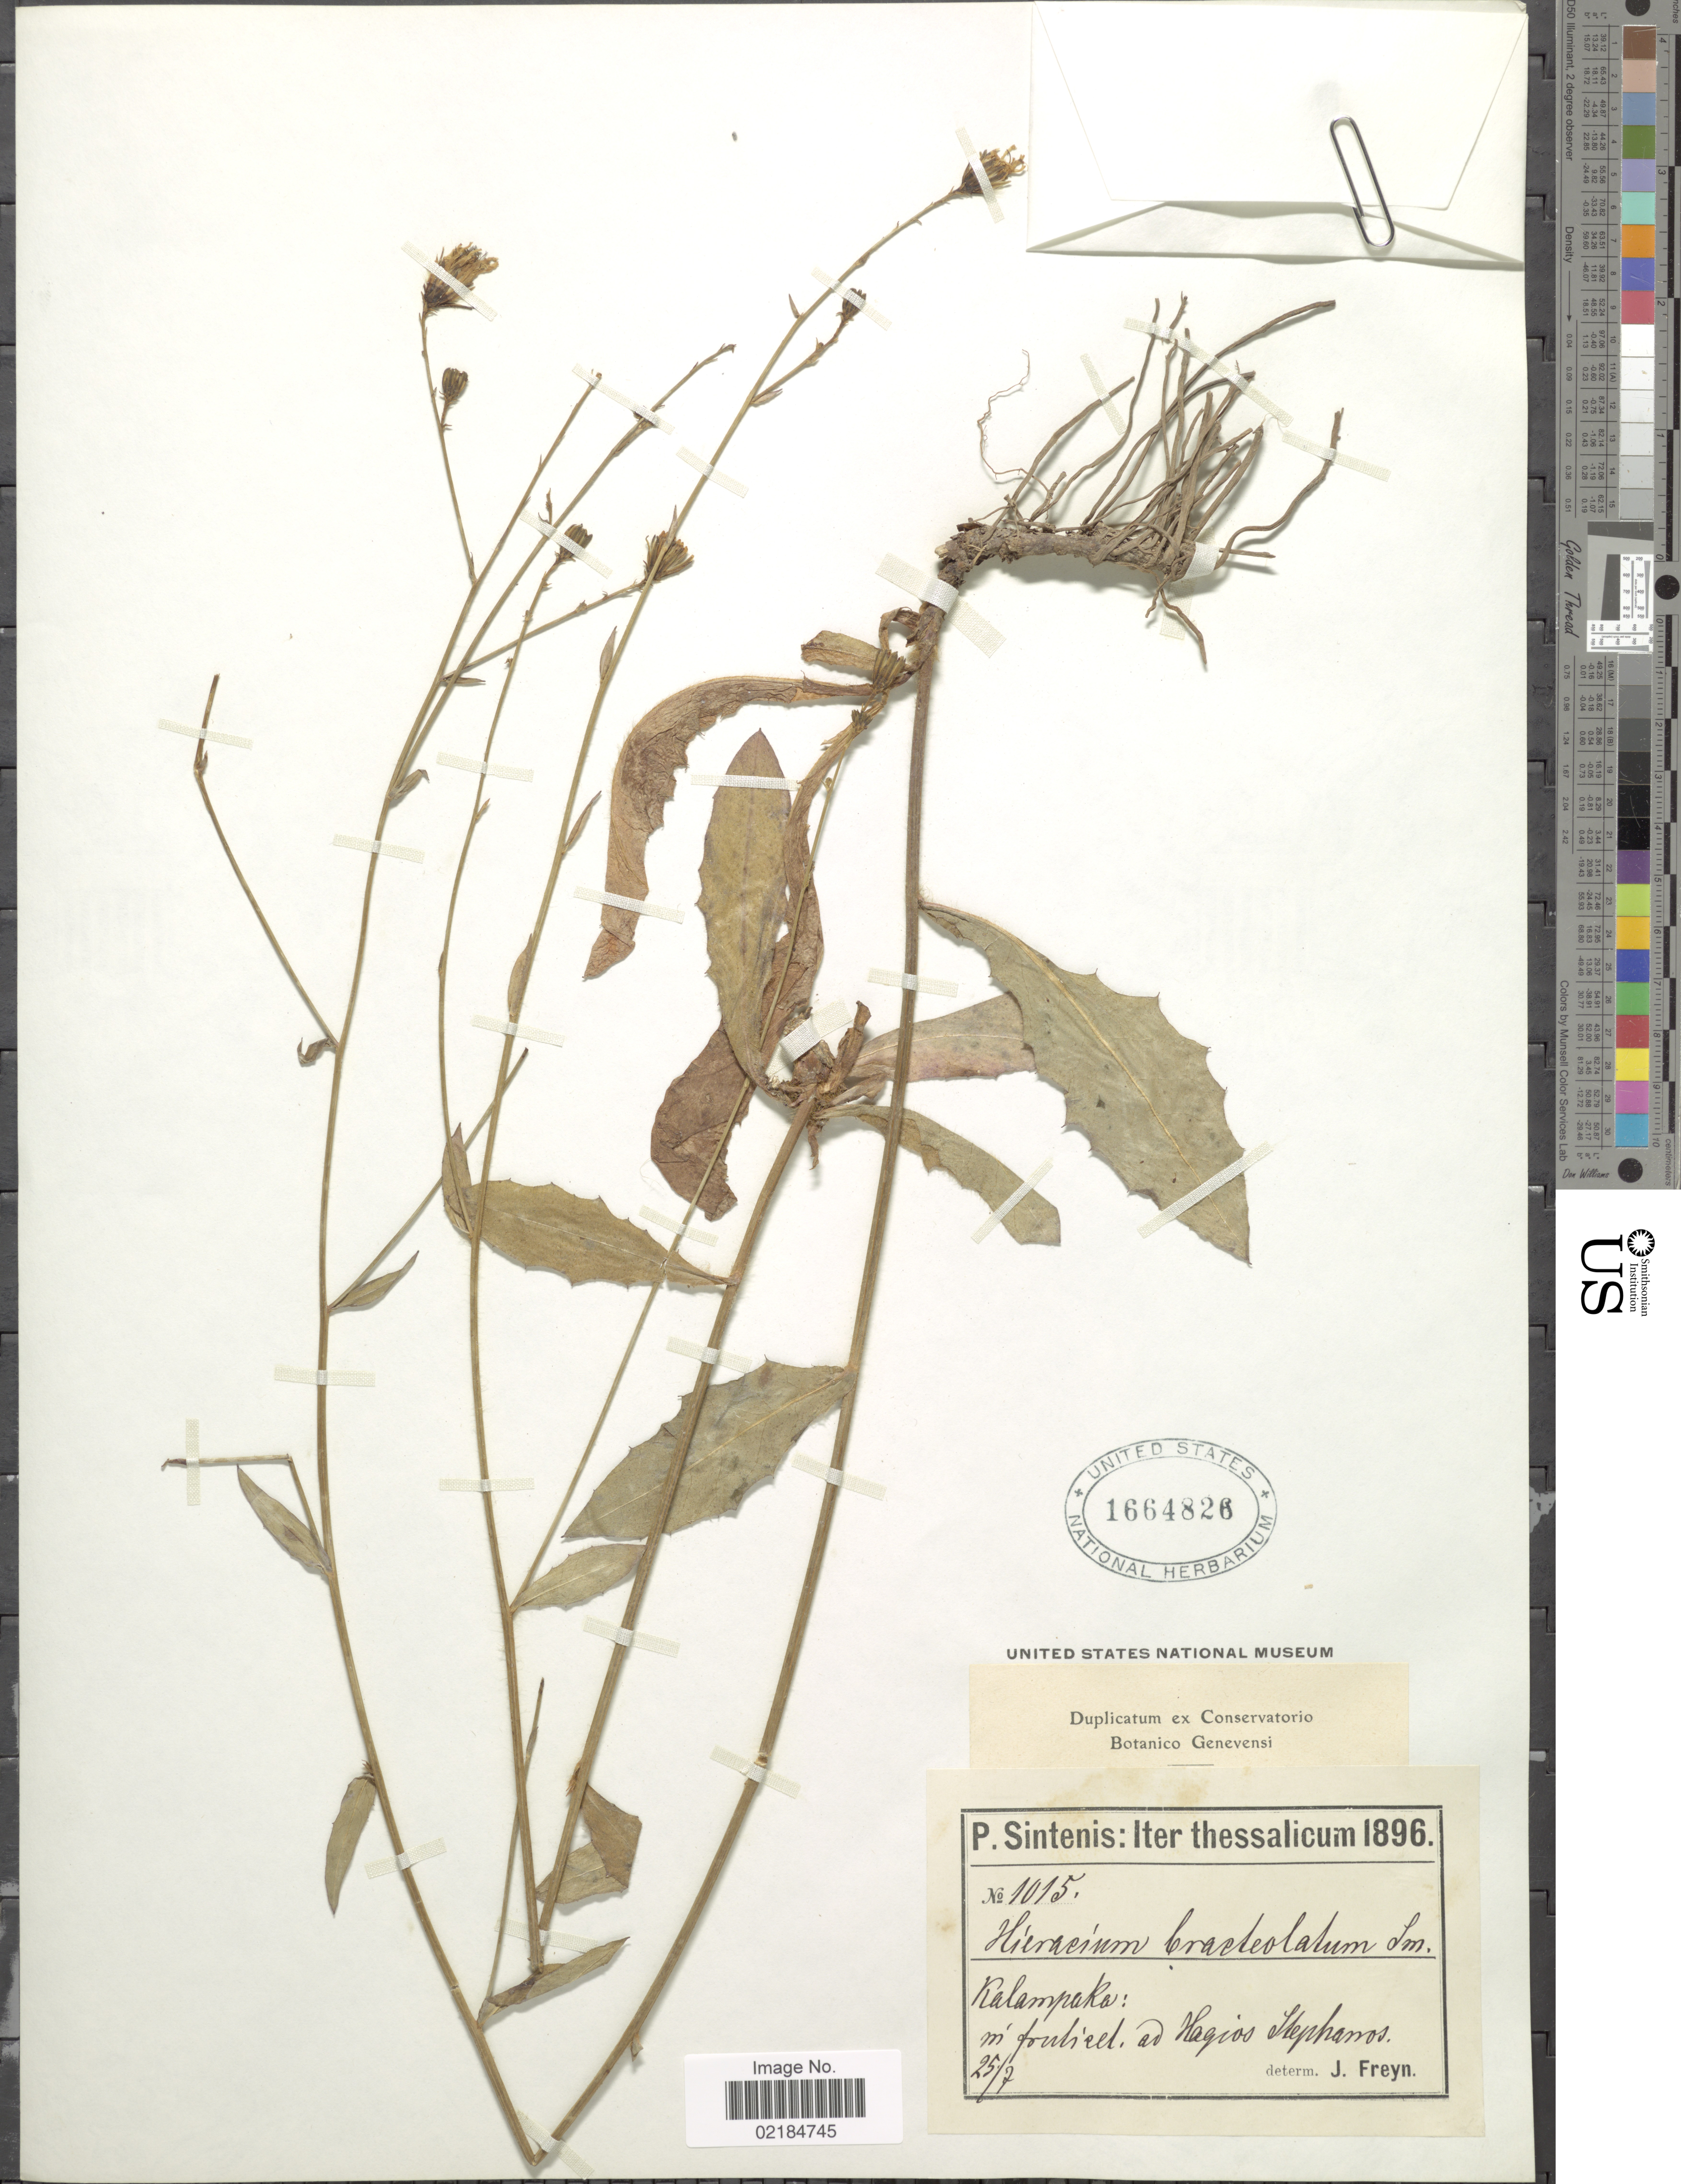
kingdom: Plantae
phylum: Tracheophyta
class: Magnoliopsida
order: Asterales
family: Asteraceae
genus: Hieracium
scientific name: Hieracium bracteolatum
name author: Sm.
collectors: P. Sintenis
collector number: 1015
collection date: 1896-07-25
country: Greece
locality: Kalampaka, in frutised ad Hagios Stephanos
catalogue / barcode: US 1664826